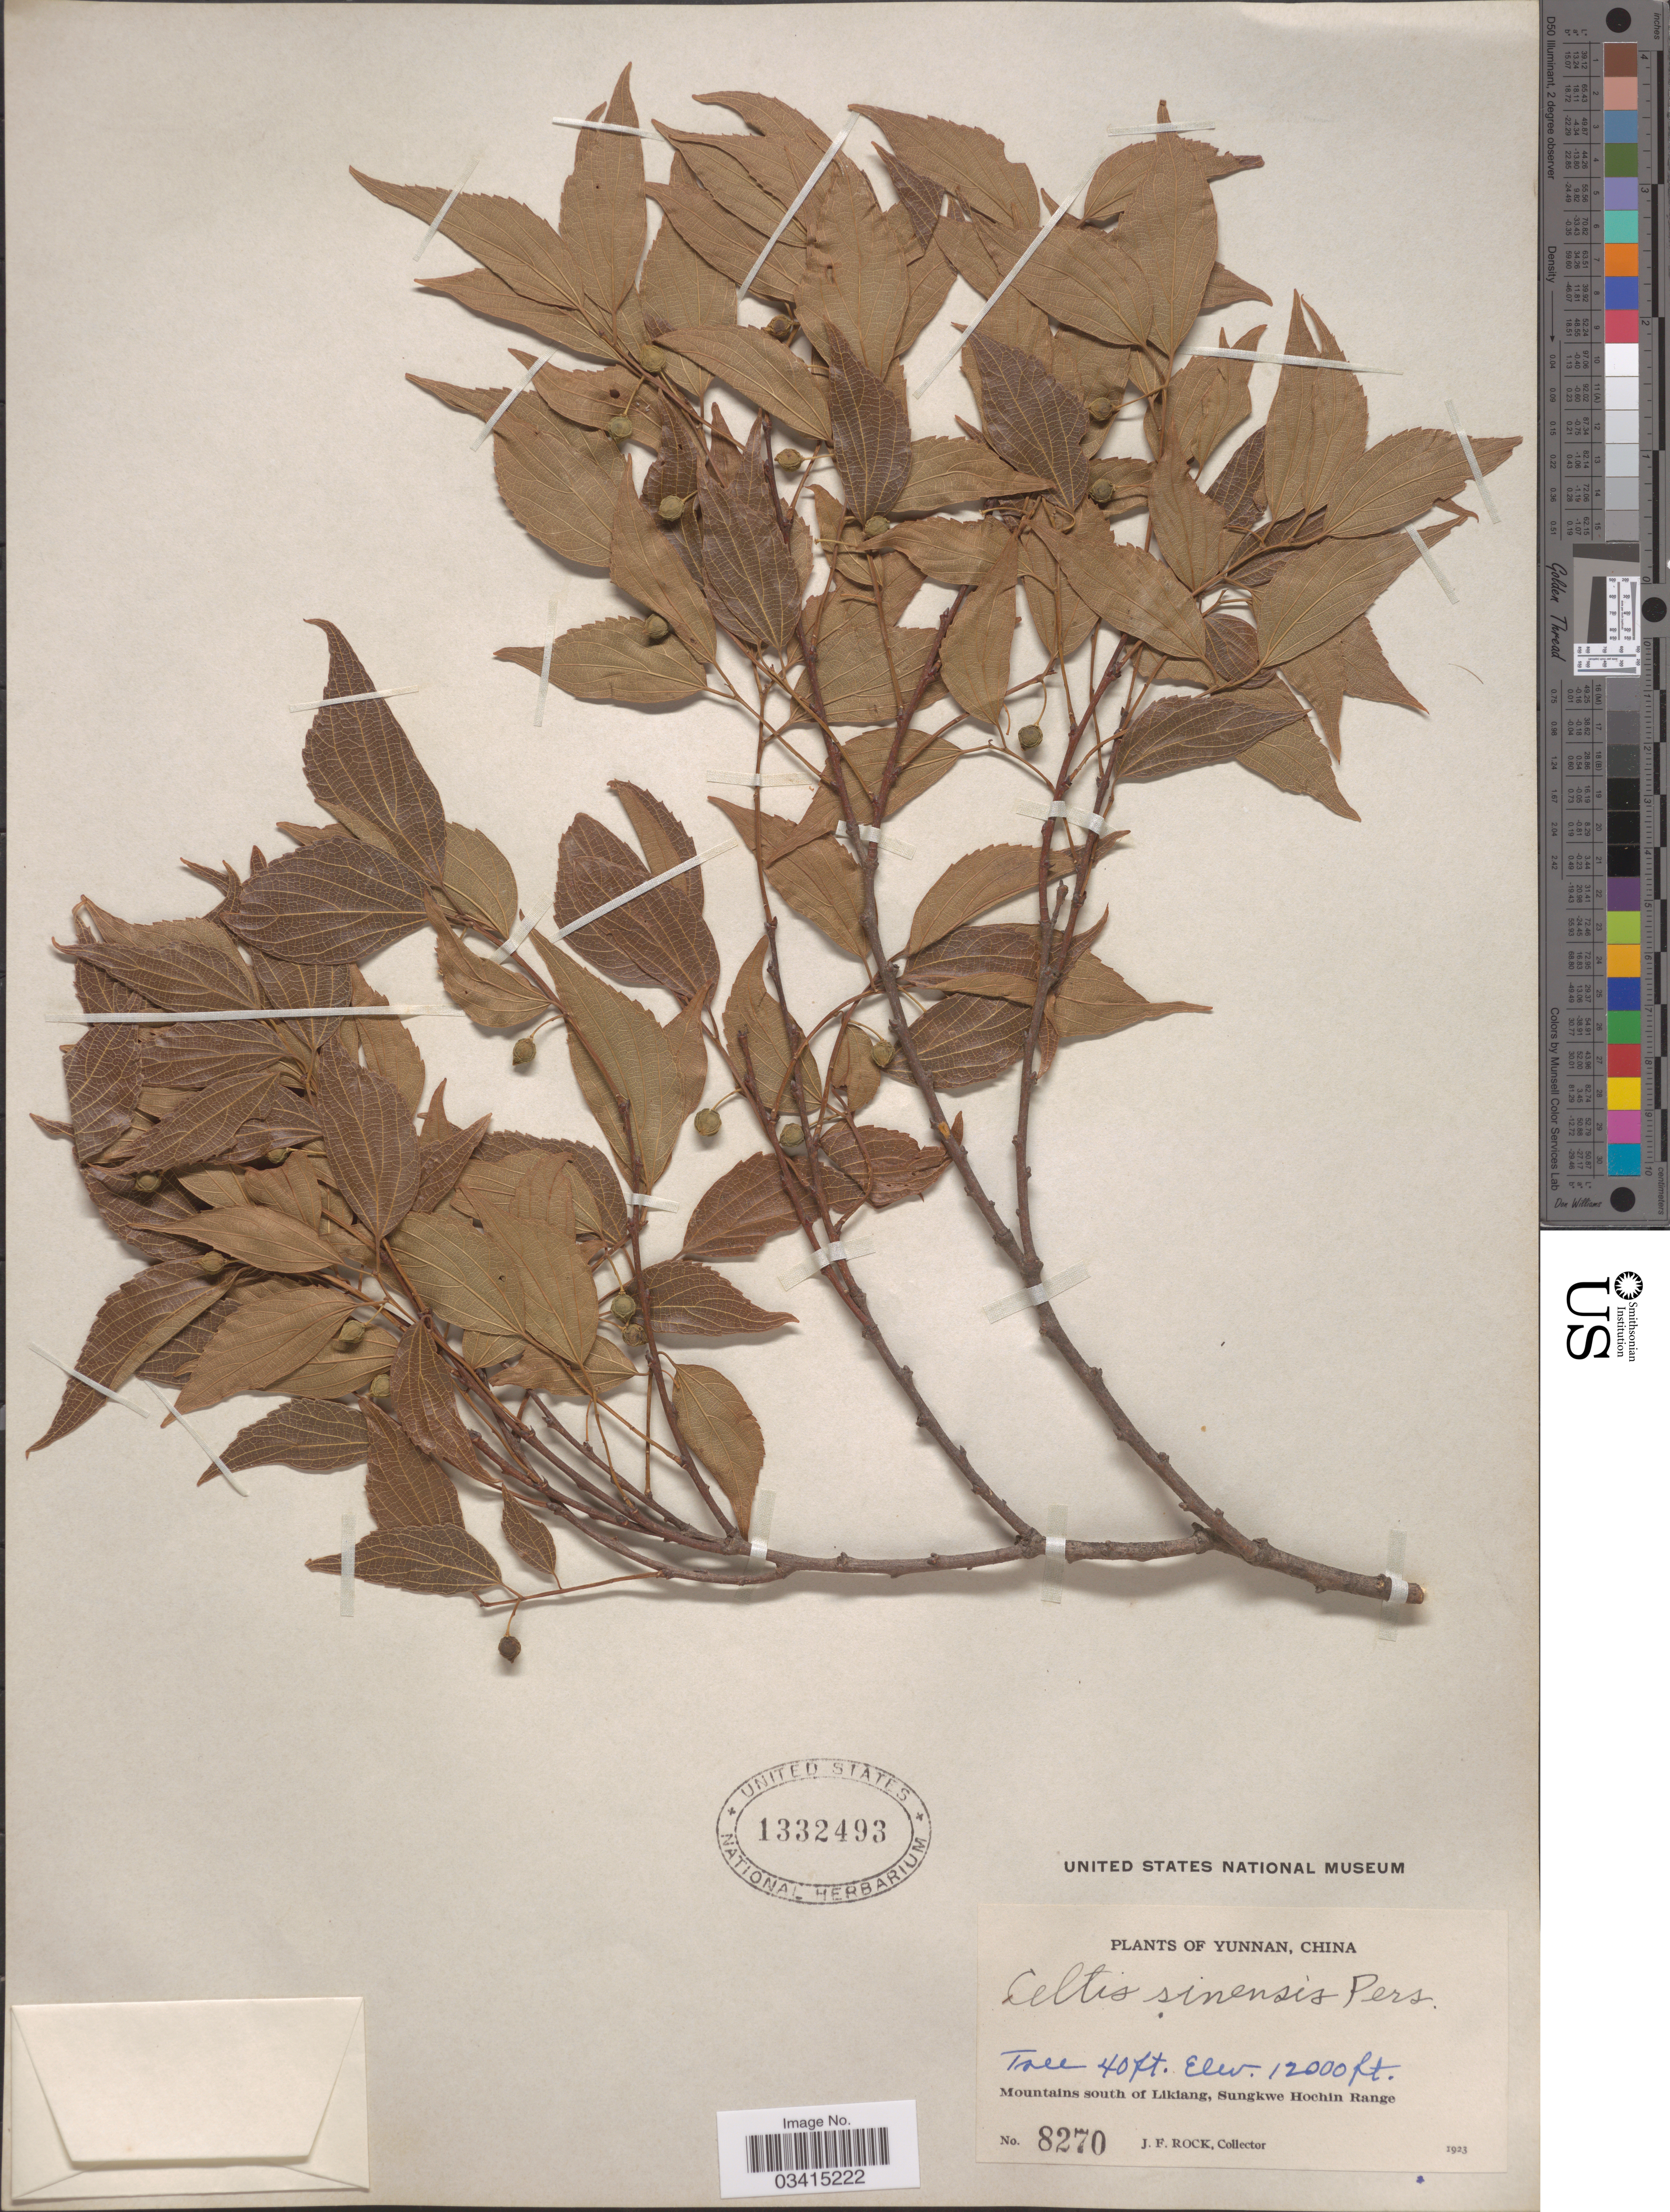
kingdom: Plantae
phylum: Tracheophyta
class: Magnoliopsida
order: Rosales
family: Cannabaceae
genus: Celtis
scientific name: Celtis sinensis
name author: Pers.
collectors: J. Rock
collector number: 8270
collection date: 1923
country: China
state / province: Yunnan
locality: Mountains south of Likiang, Sungkwe Hochin Range.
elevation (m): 3658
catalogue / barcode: US 1332493